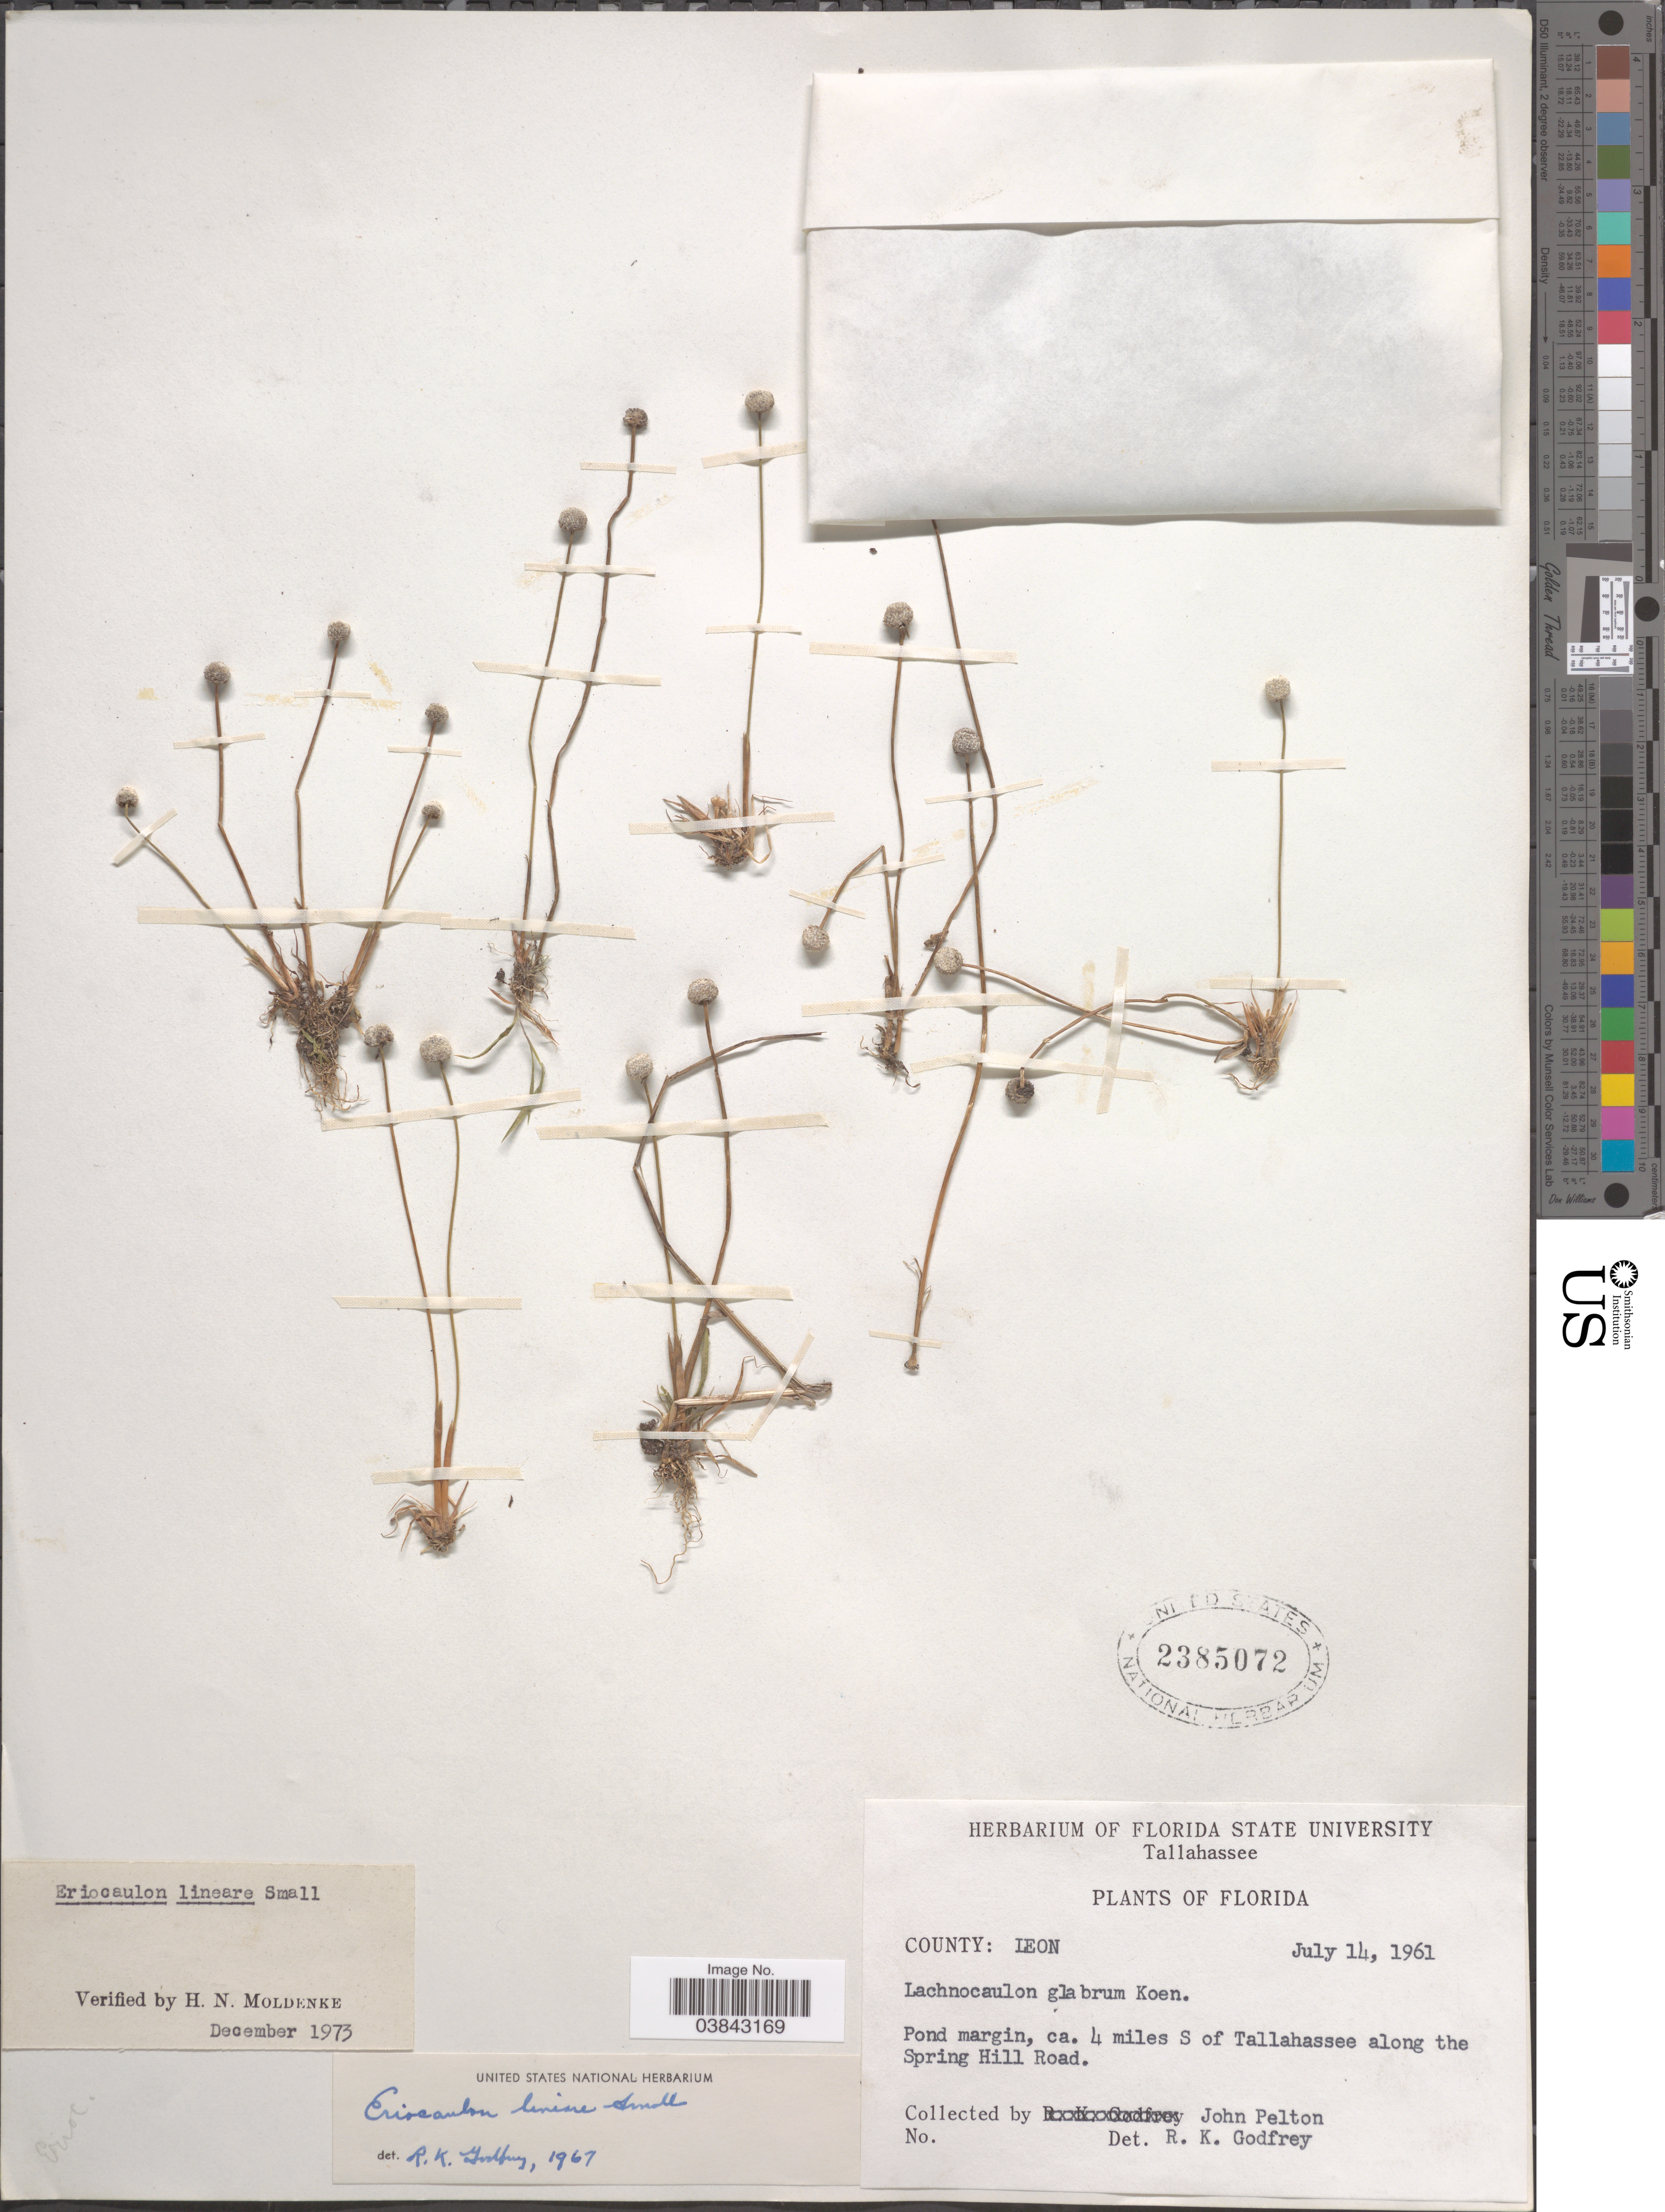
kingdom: Plantae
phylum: Tracheophyta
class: Liliopsida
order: Poales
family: Eriocaulaceae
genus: Eriocaulon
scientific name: Eriocaulon lineare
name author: Small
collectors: J. Pelton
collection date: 1961-07-14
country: United States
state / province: Florida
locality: County: Leon. Ca. 4 miles S of Tallahassee along the Spring Hill Road.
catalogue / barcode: US 2385072